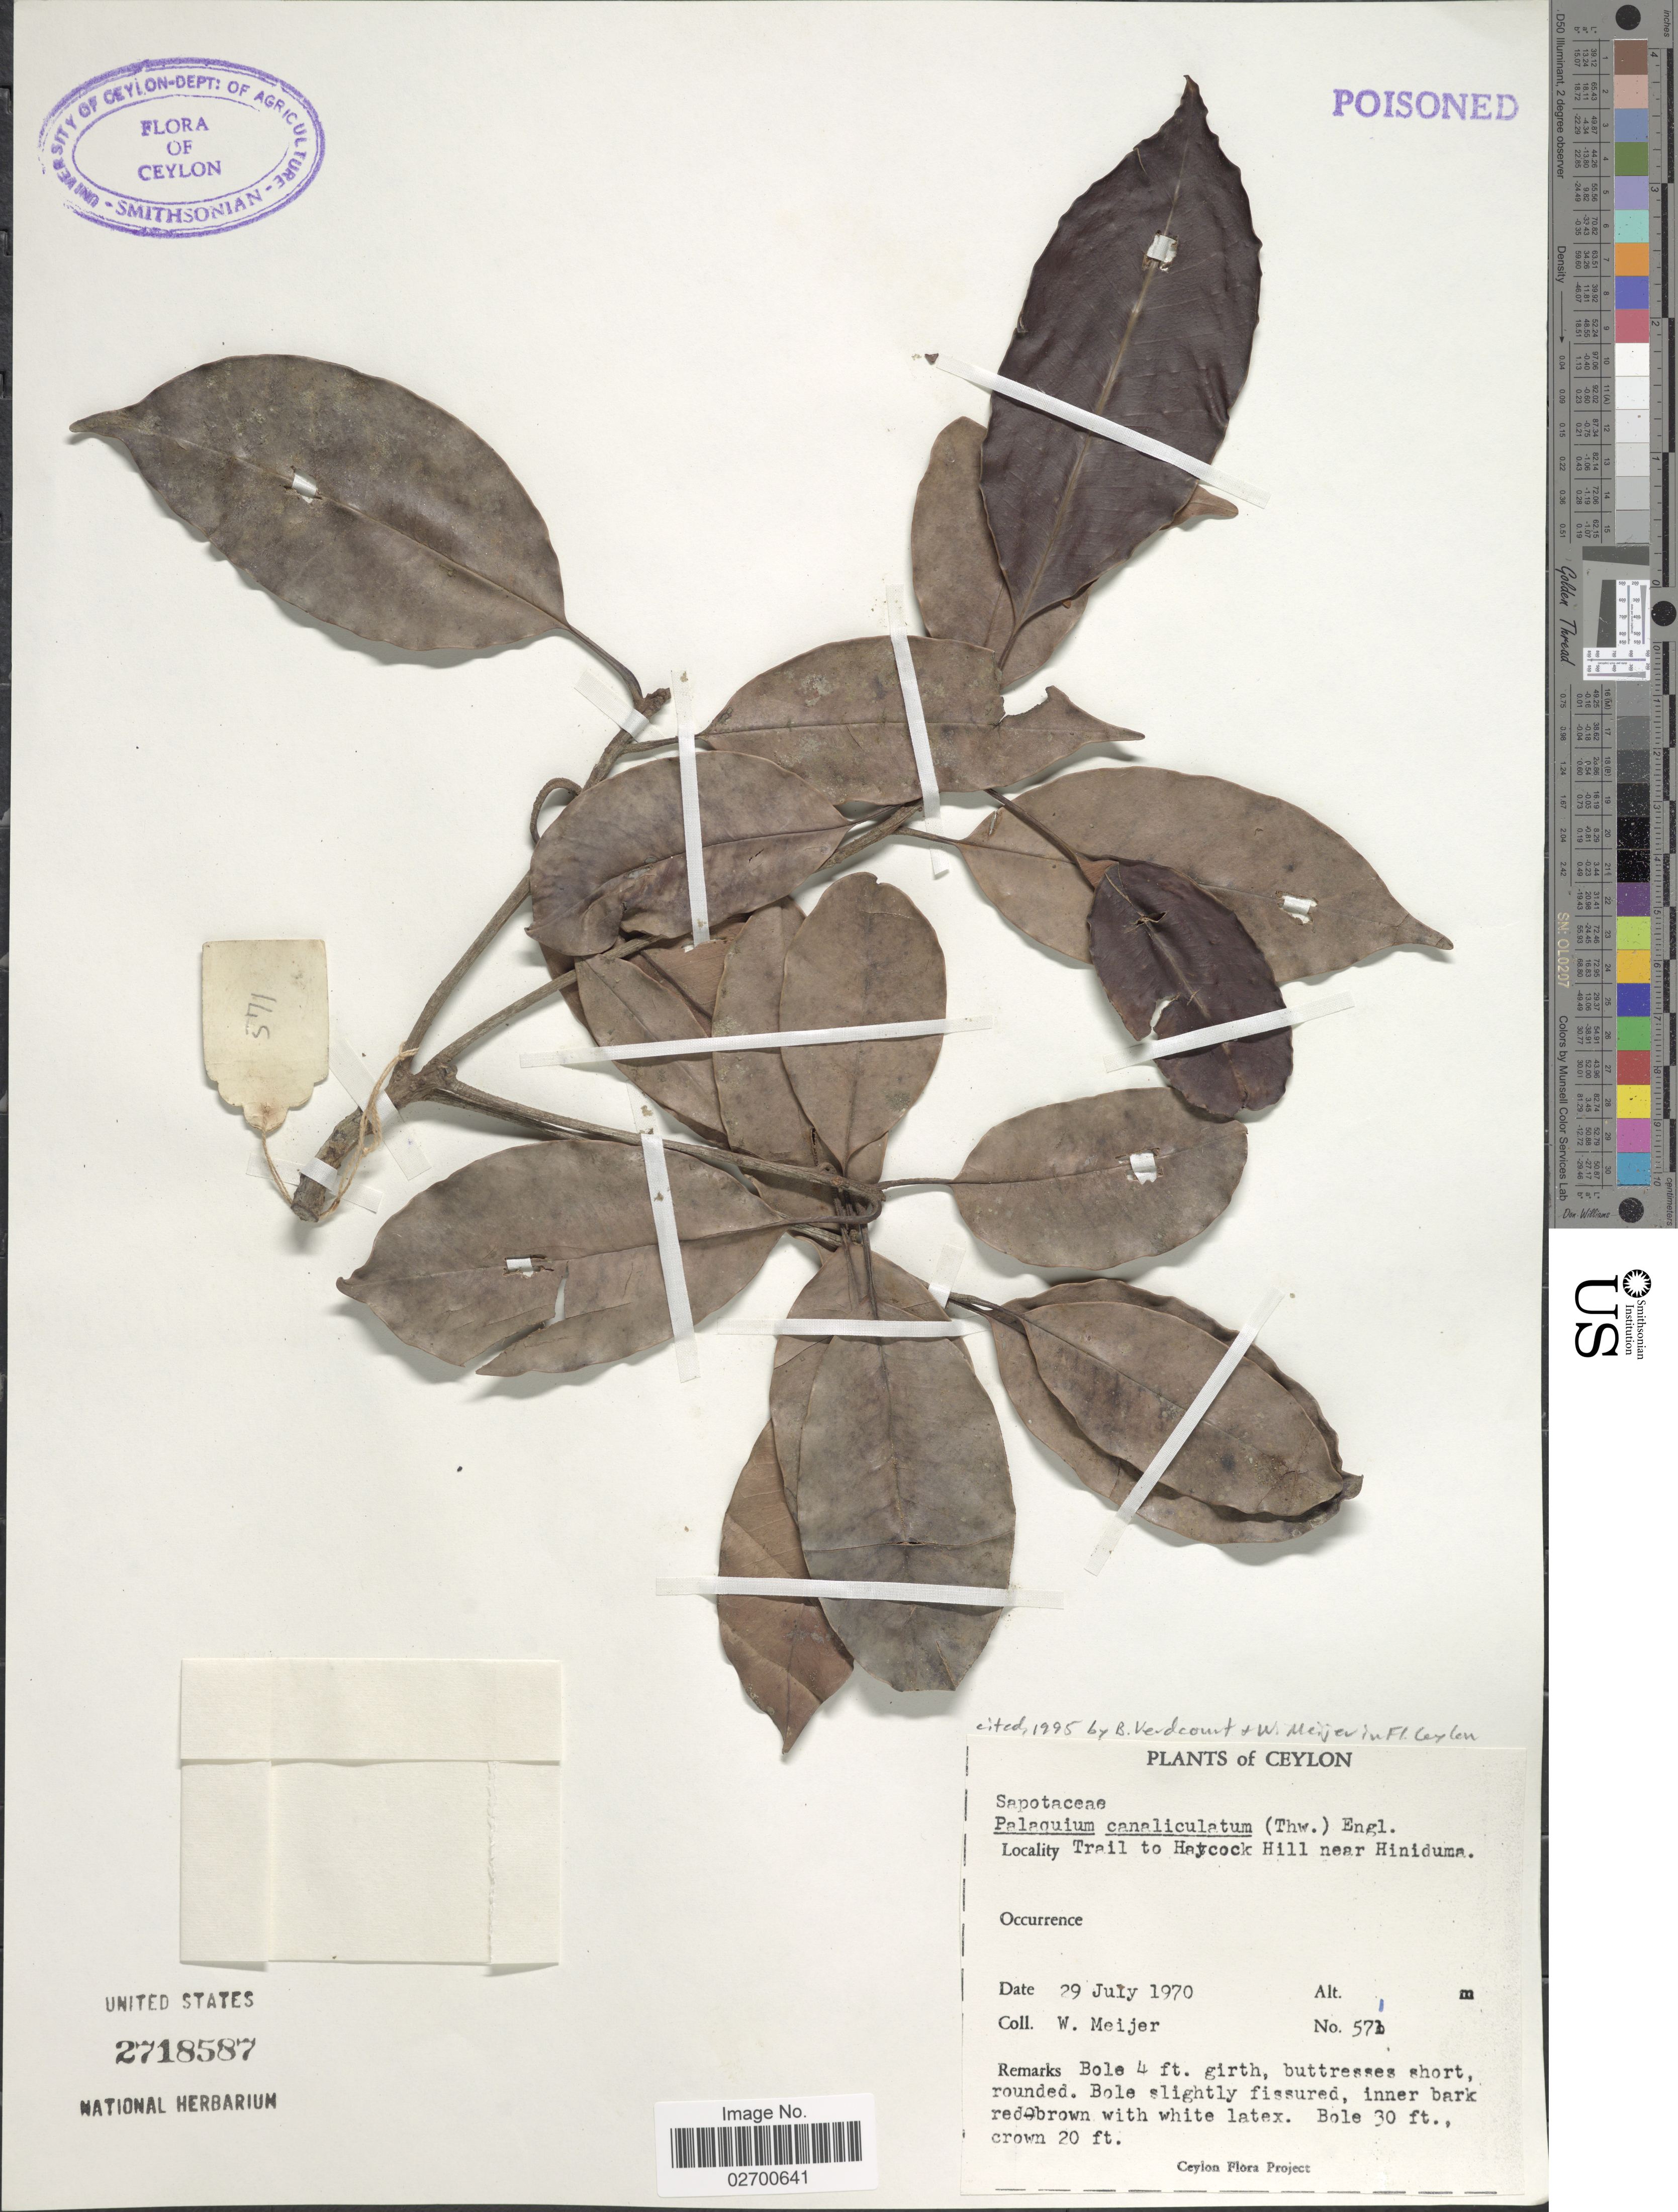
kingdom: Plantae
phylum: Tracheophyta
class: Magnoliopsida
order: Ericales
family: Sapotaceae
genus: Palaquium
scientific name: Palaquium canaliculatum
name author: (Thwaites) Engl.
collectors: W. Meijer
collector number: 571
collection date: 1970-07-29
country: Sri Lanka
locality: Ceylon, Trail to Haycock Hill near Hiniduma.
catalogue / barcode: US 2718587